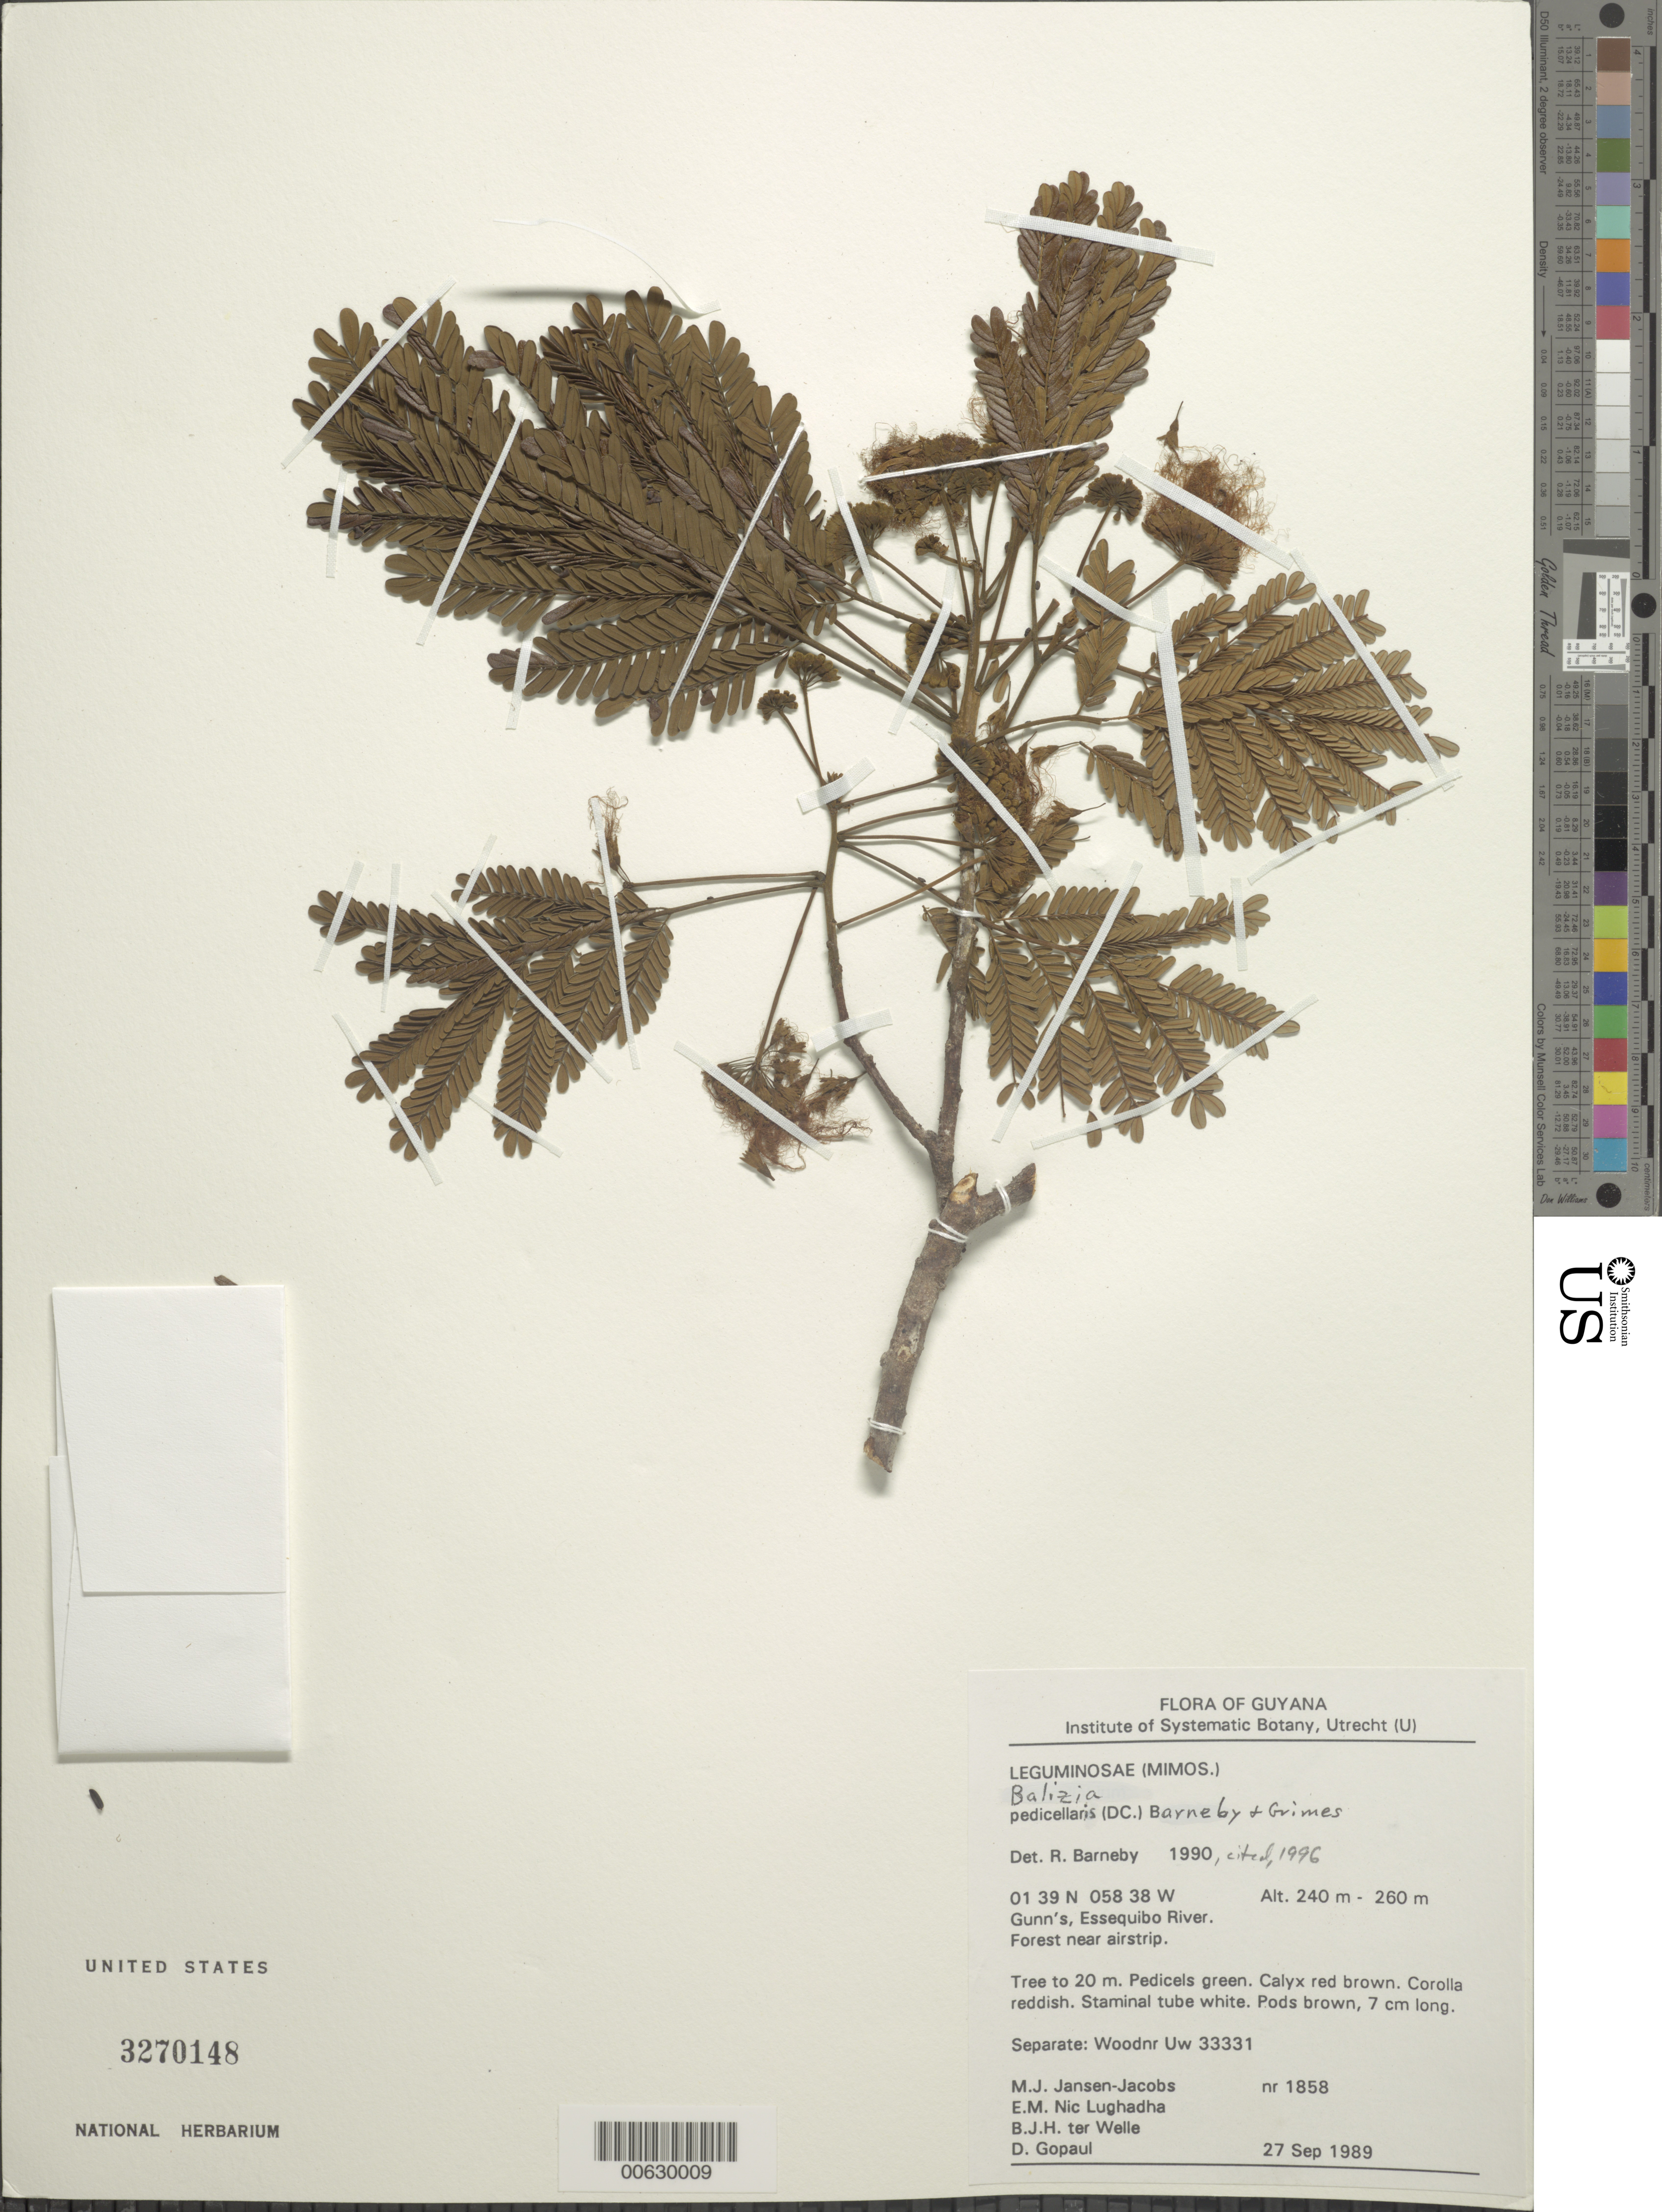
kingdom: Plantae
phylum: Tracheophyta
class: Magnoliopsida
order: Fabales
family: Fabaceae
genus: Hydrochorea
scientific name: Hydrochorea pedicellaris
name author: (DC.) M.V.B. Soares et al.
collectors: M. J. Jansen-Jacobs, E. Nic Lughadha, B. Welle & D. Gopaul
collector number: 1858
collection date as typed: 27-Sep-89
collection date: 1989-09-27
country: Guyana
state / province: U. Takutu-U. Essequibo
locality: Gunn's, Essequibo River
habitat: Forest near airstrip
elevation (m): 240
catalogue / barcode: US 3270148